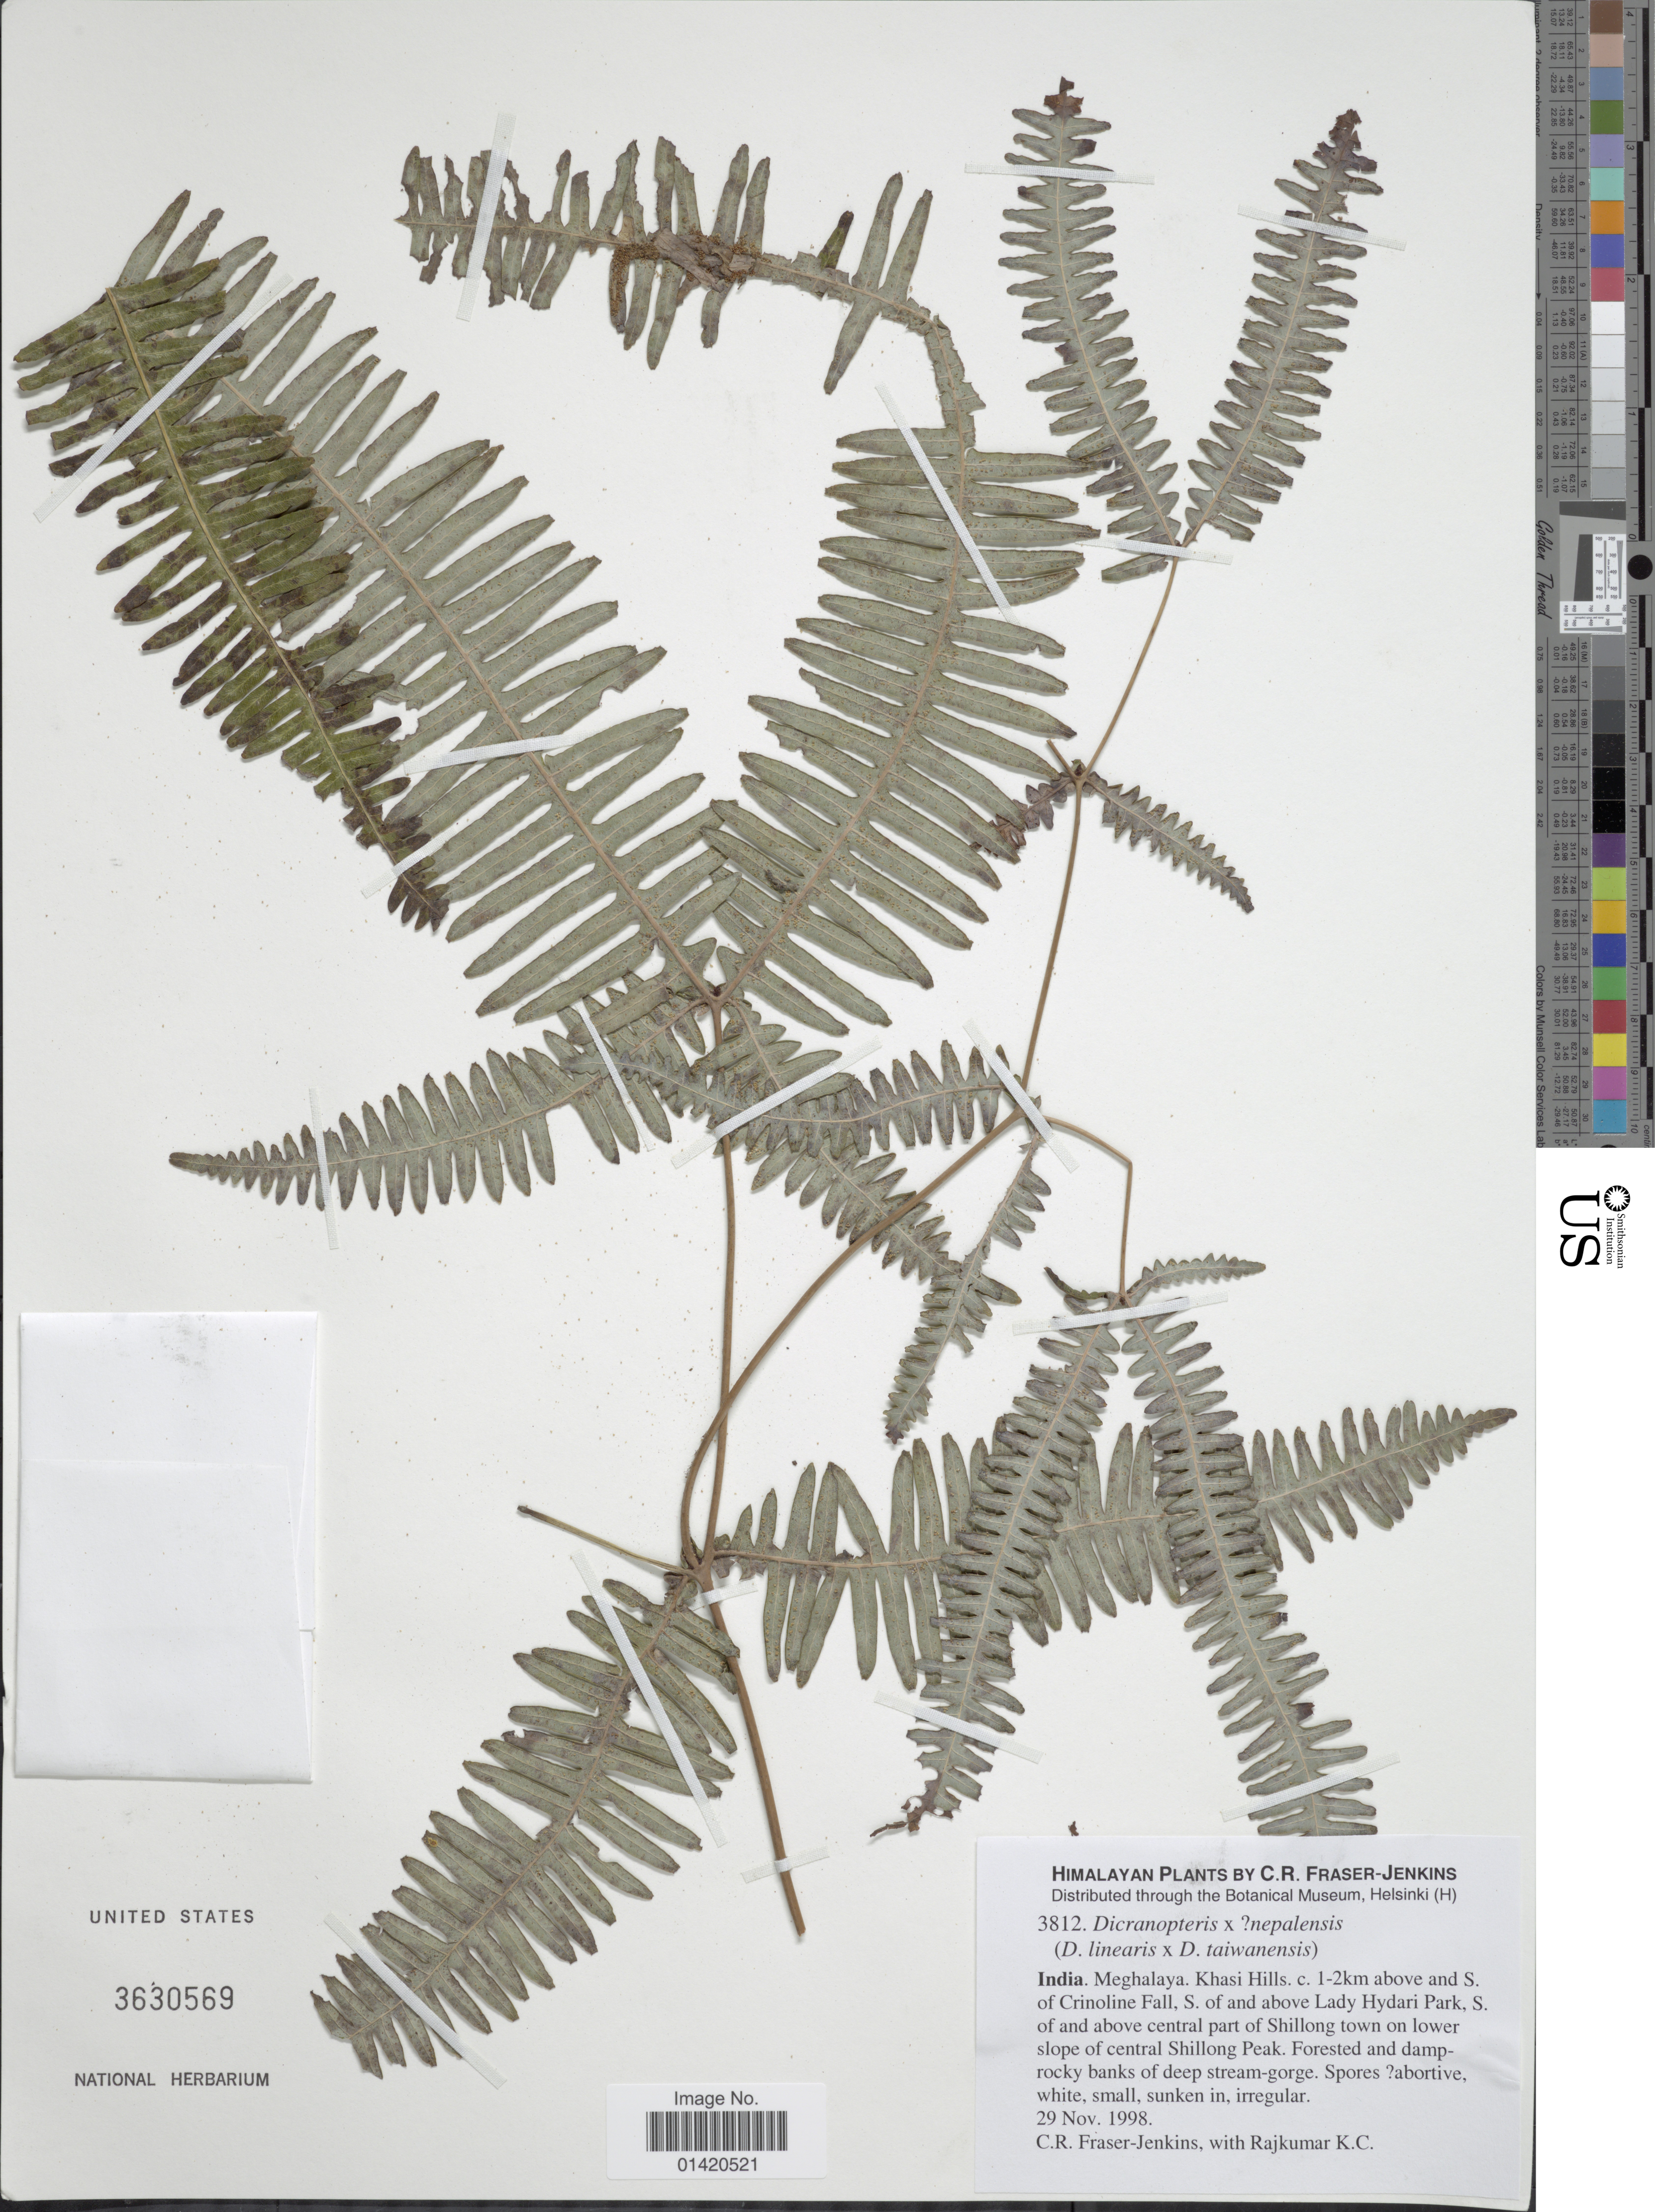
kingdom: Plantae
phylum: Tracheophyta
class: Polypodiopsida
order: Gleicheniales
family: Gleicheniaceae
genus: Dicranopteris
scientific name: Dicranopteris x nepalensis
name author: Fraser-Jenk.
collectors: C. R. Fraser-Jenkins & K. Rajkumar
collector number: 3812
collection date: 1998-11-29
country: India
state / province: Meghalaya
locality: Khasi Hills. c. 1-2km above and S. of Crinoline Fall, S of and above Lady Hydari Park, S of and above central part of Shillong town on lower slope of central Shillong Peak. Himalayan plants.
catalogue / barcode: US 3630569